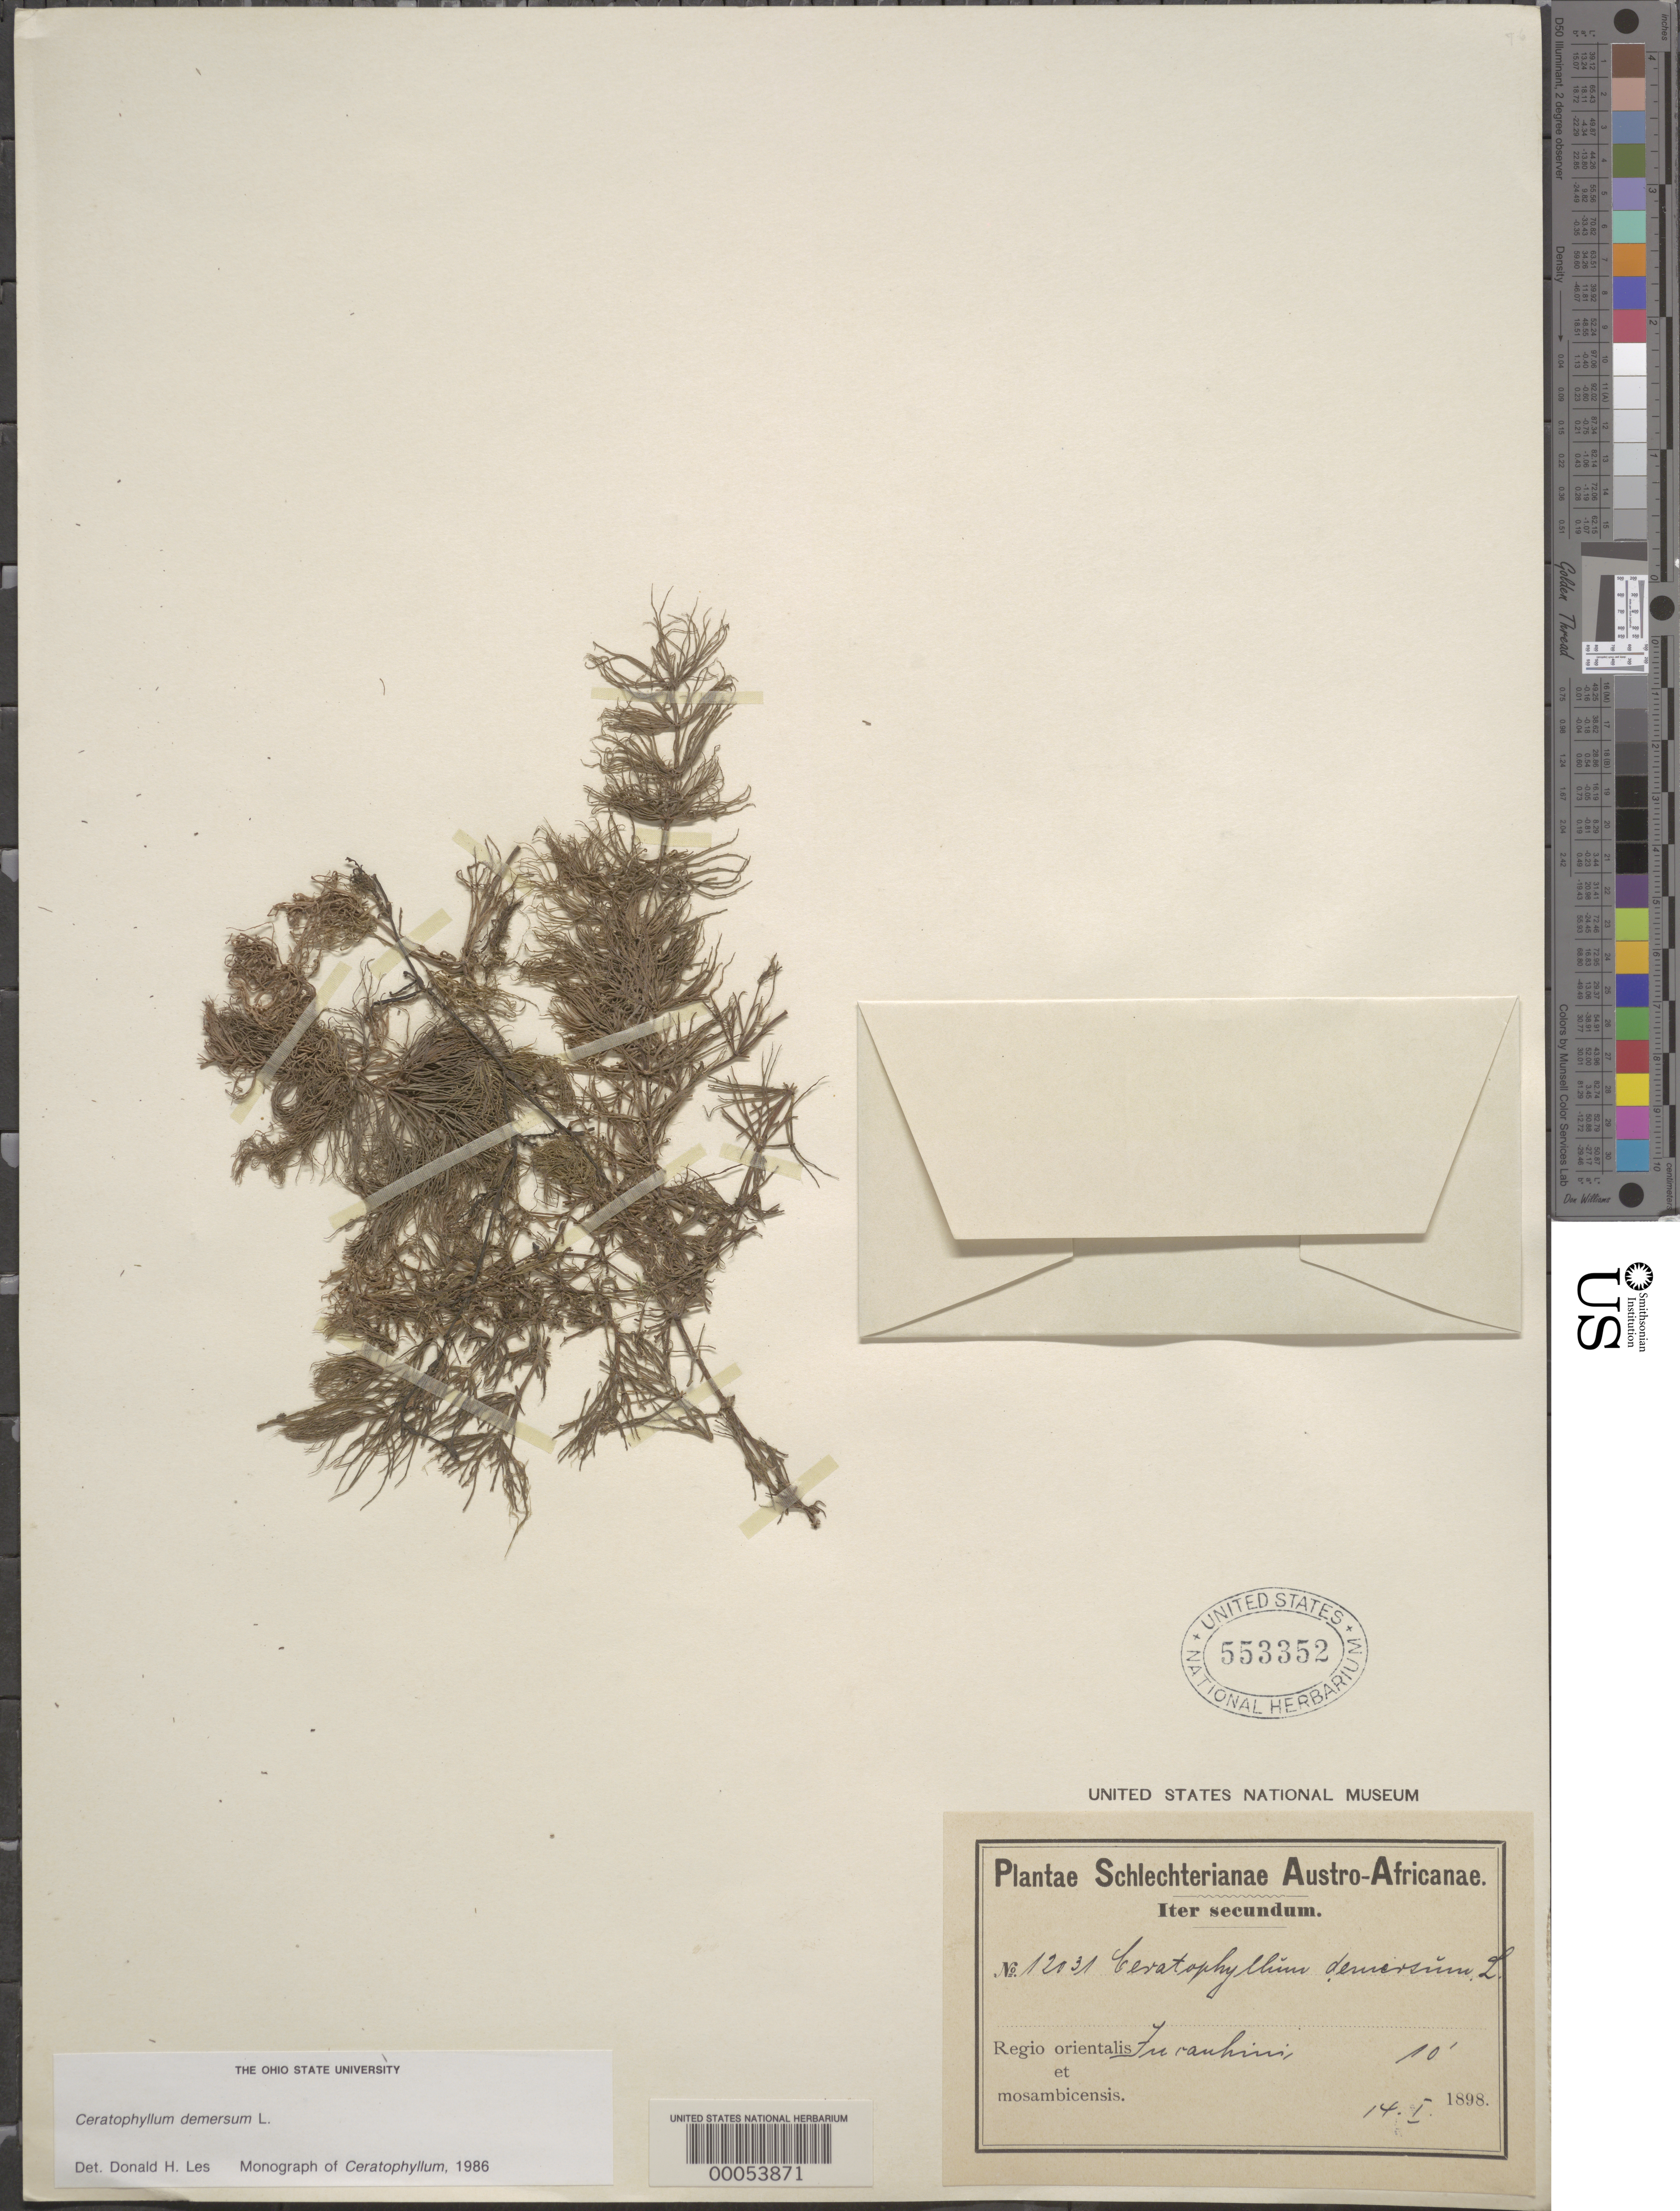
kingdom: Plantae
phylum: Tracheophyta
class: Magnoliopsida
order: Ceratophyllales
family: Ceratophyllaceae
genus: Ceratophyllum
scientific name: Ceratophyllum demersum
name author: L.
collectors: -. Schlecter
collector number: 12031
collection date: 1898-01-14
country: Mozambique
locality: Austro-Africanae. Regio orientales et mosambicensis. Incanhini.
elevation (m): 3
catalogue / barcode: US 553352